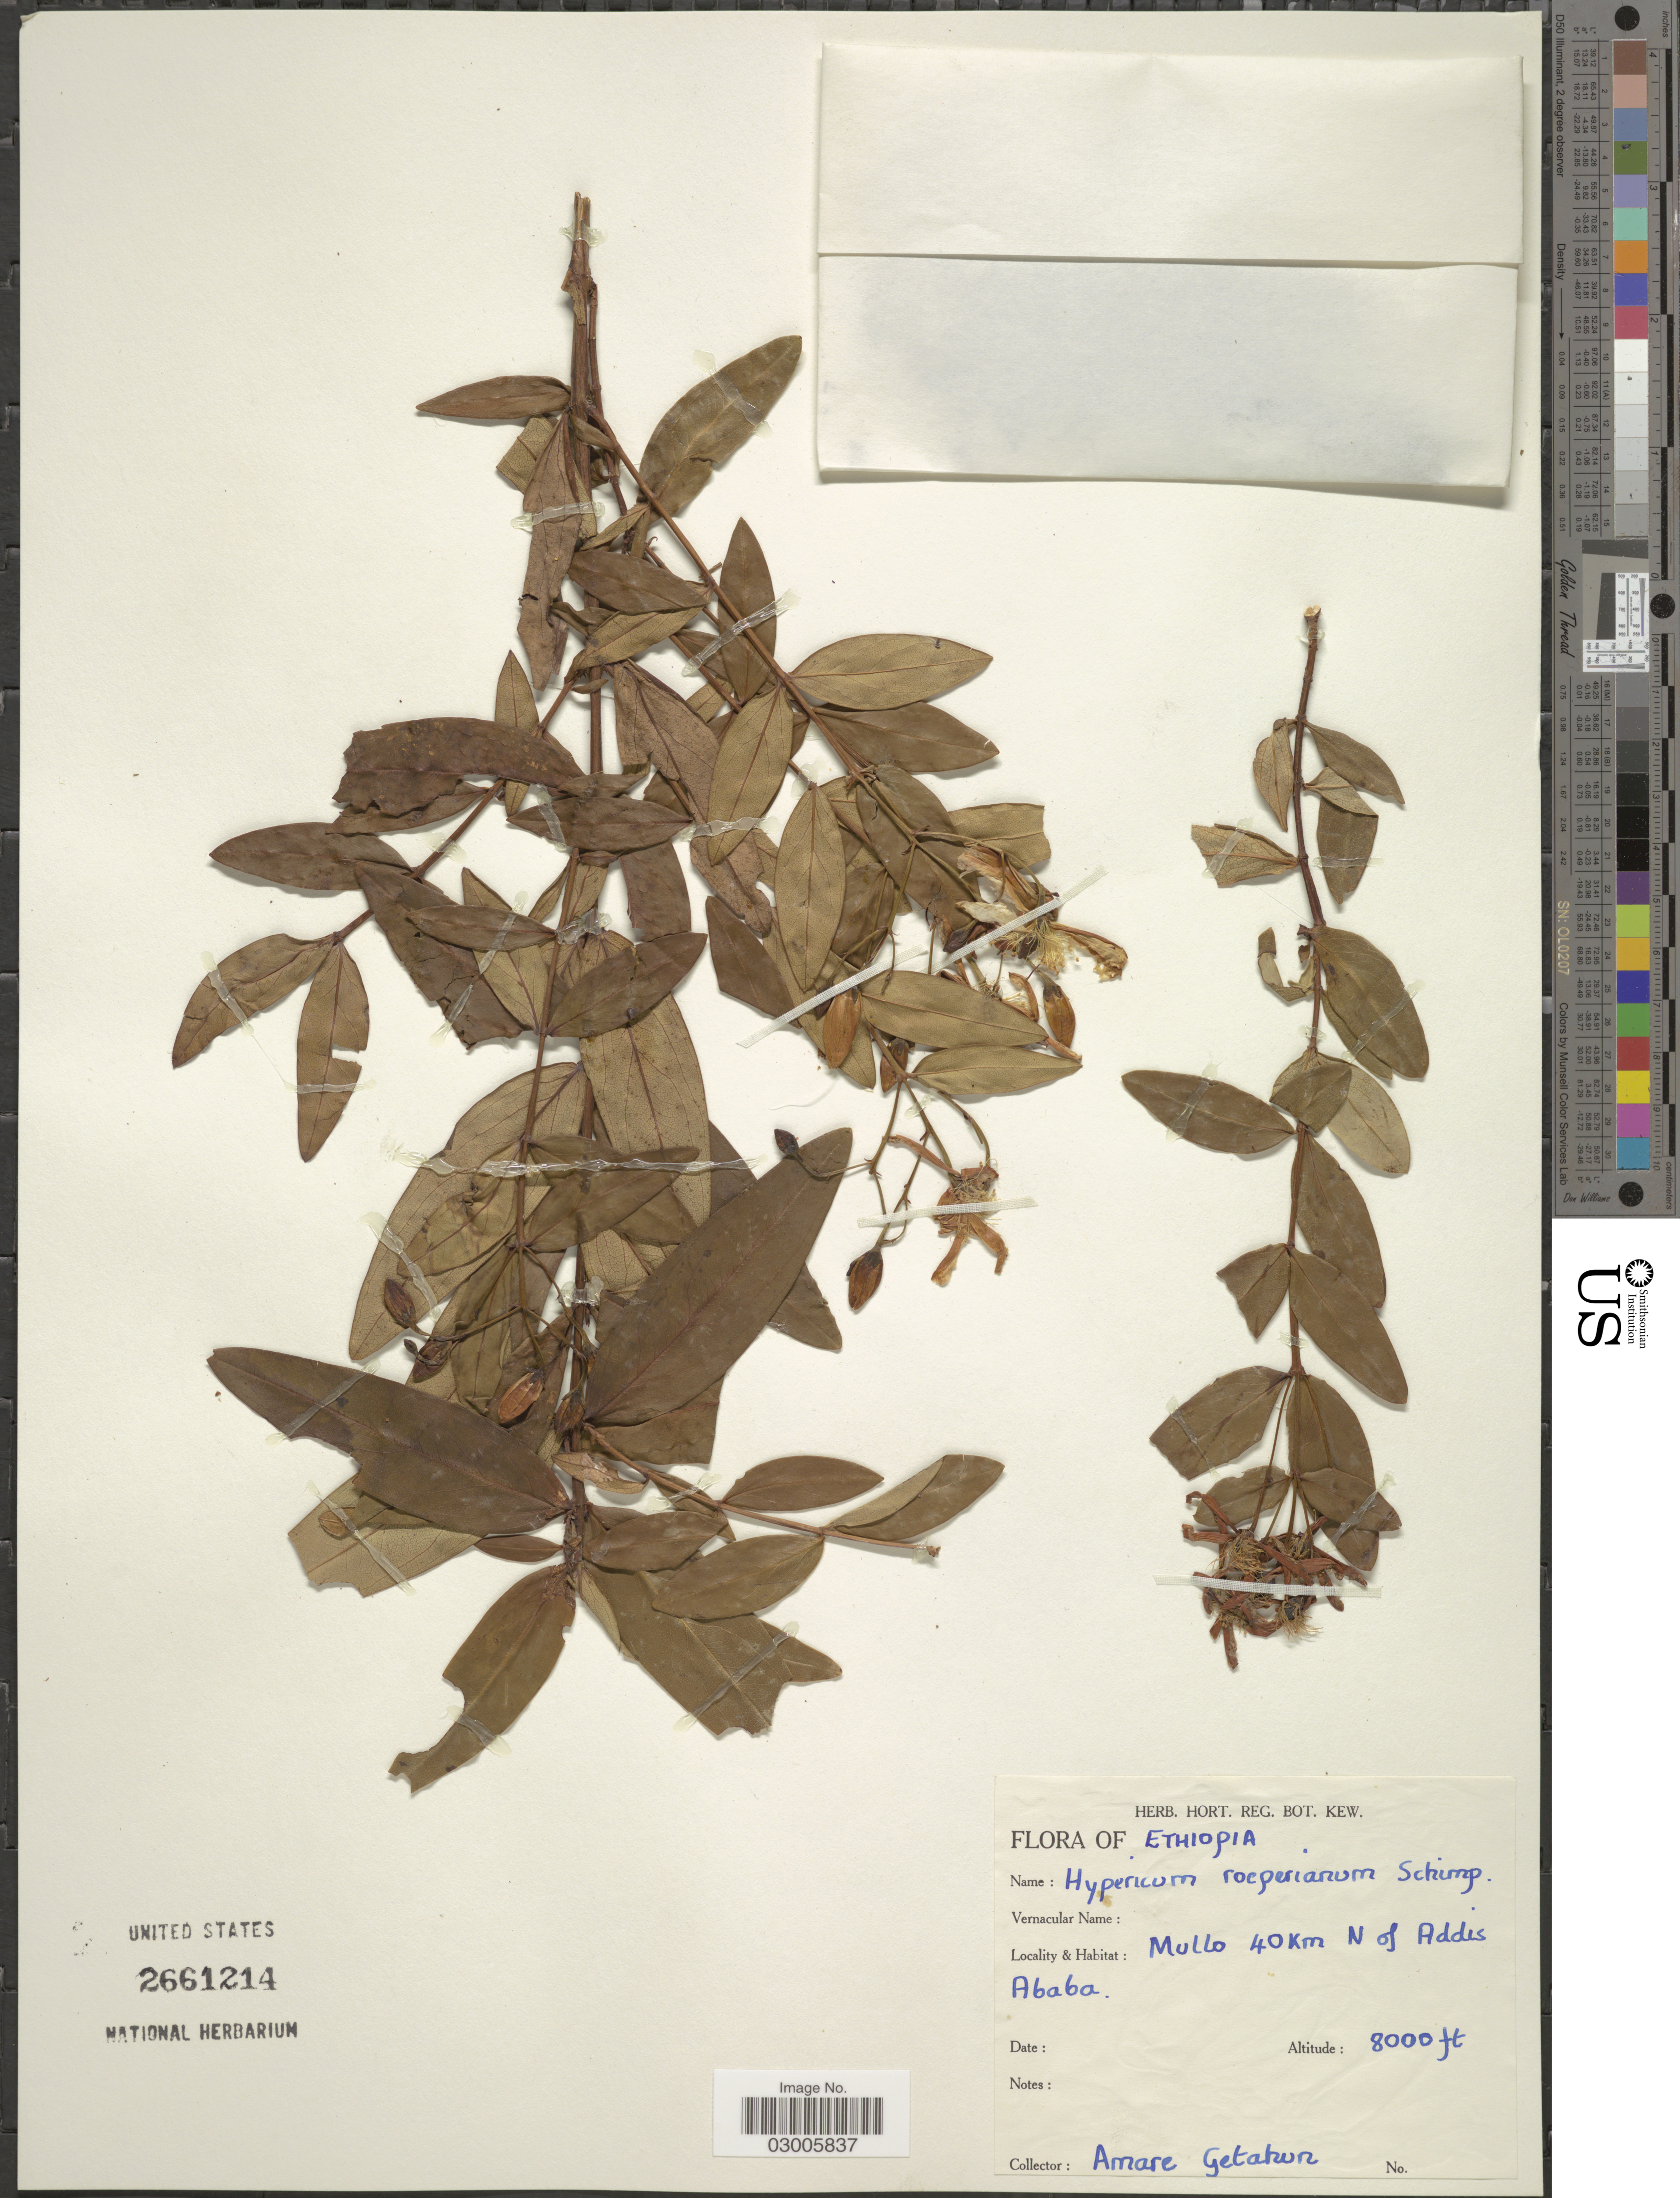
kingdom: Plantae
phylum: Tracheophyta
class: Magnoliopsida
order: Malpighiales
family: Hypericaceae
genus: Hypericum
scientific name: Hypericum roeperianum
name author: G.W. Schimp. ex A. Rich.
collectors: A. Getahun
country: Ethiopia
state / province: Addis Ababa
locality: Mullo 40 Km N of Addis Ababa.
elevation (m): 2438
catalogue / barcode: US 2661214